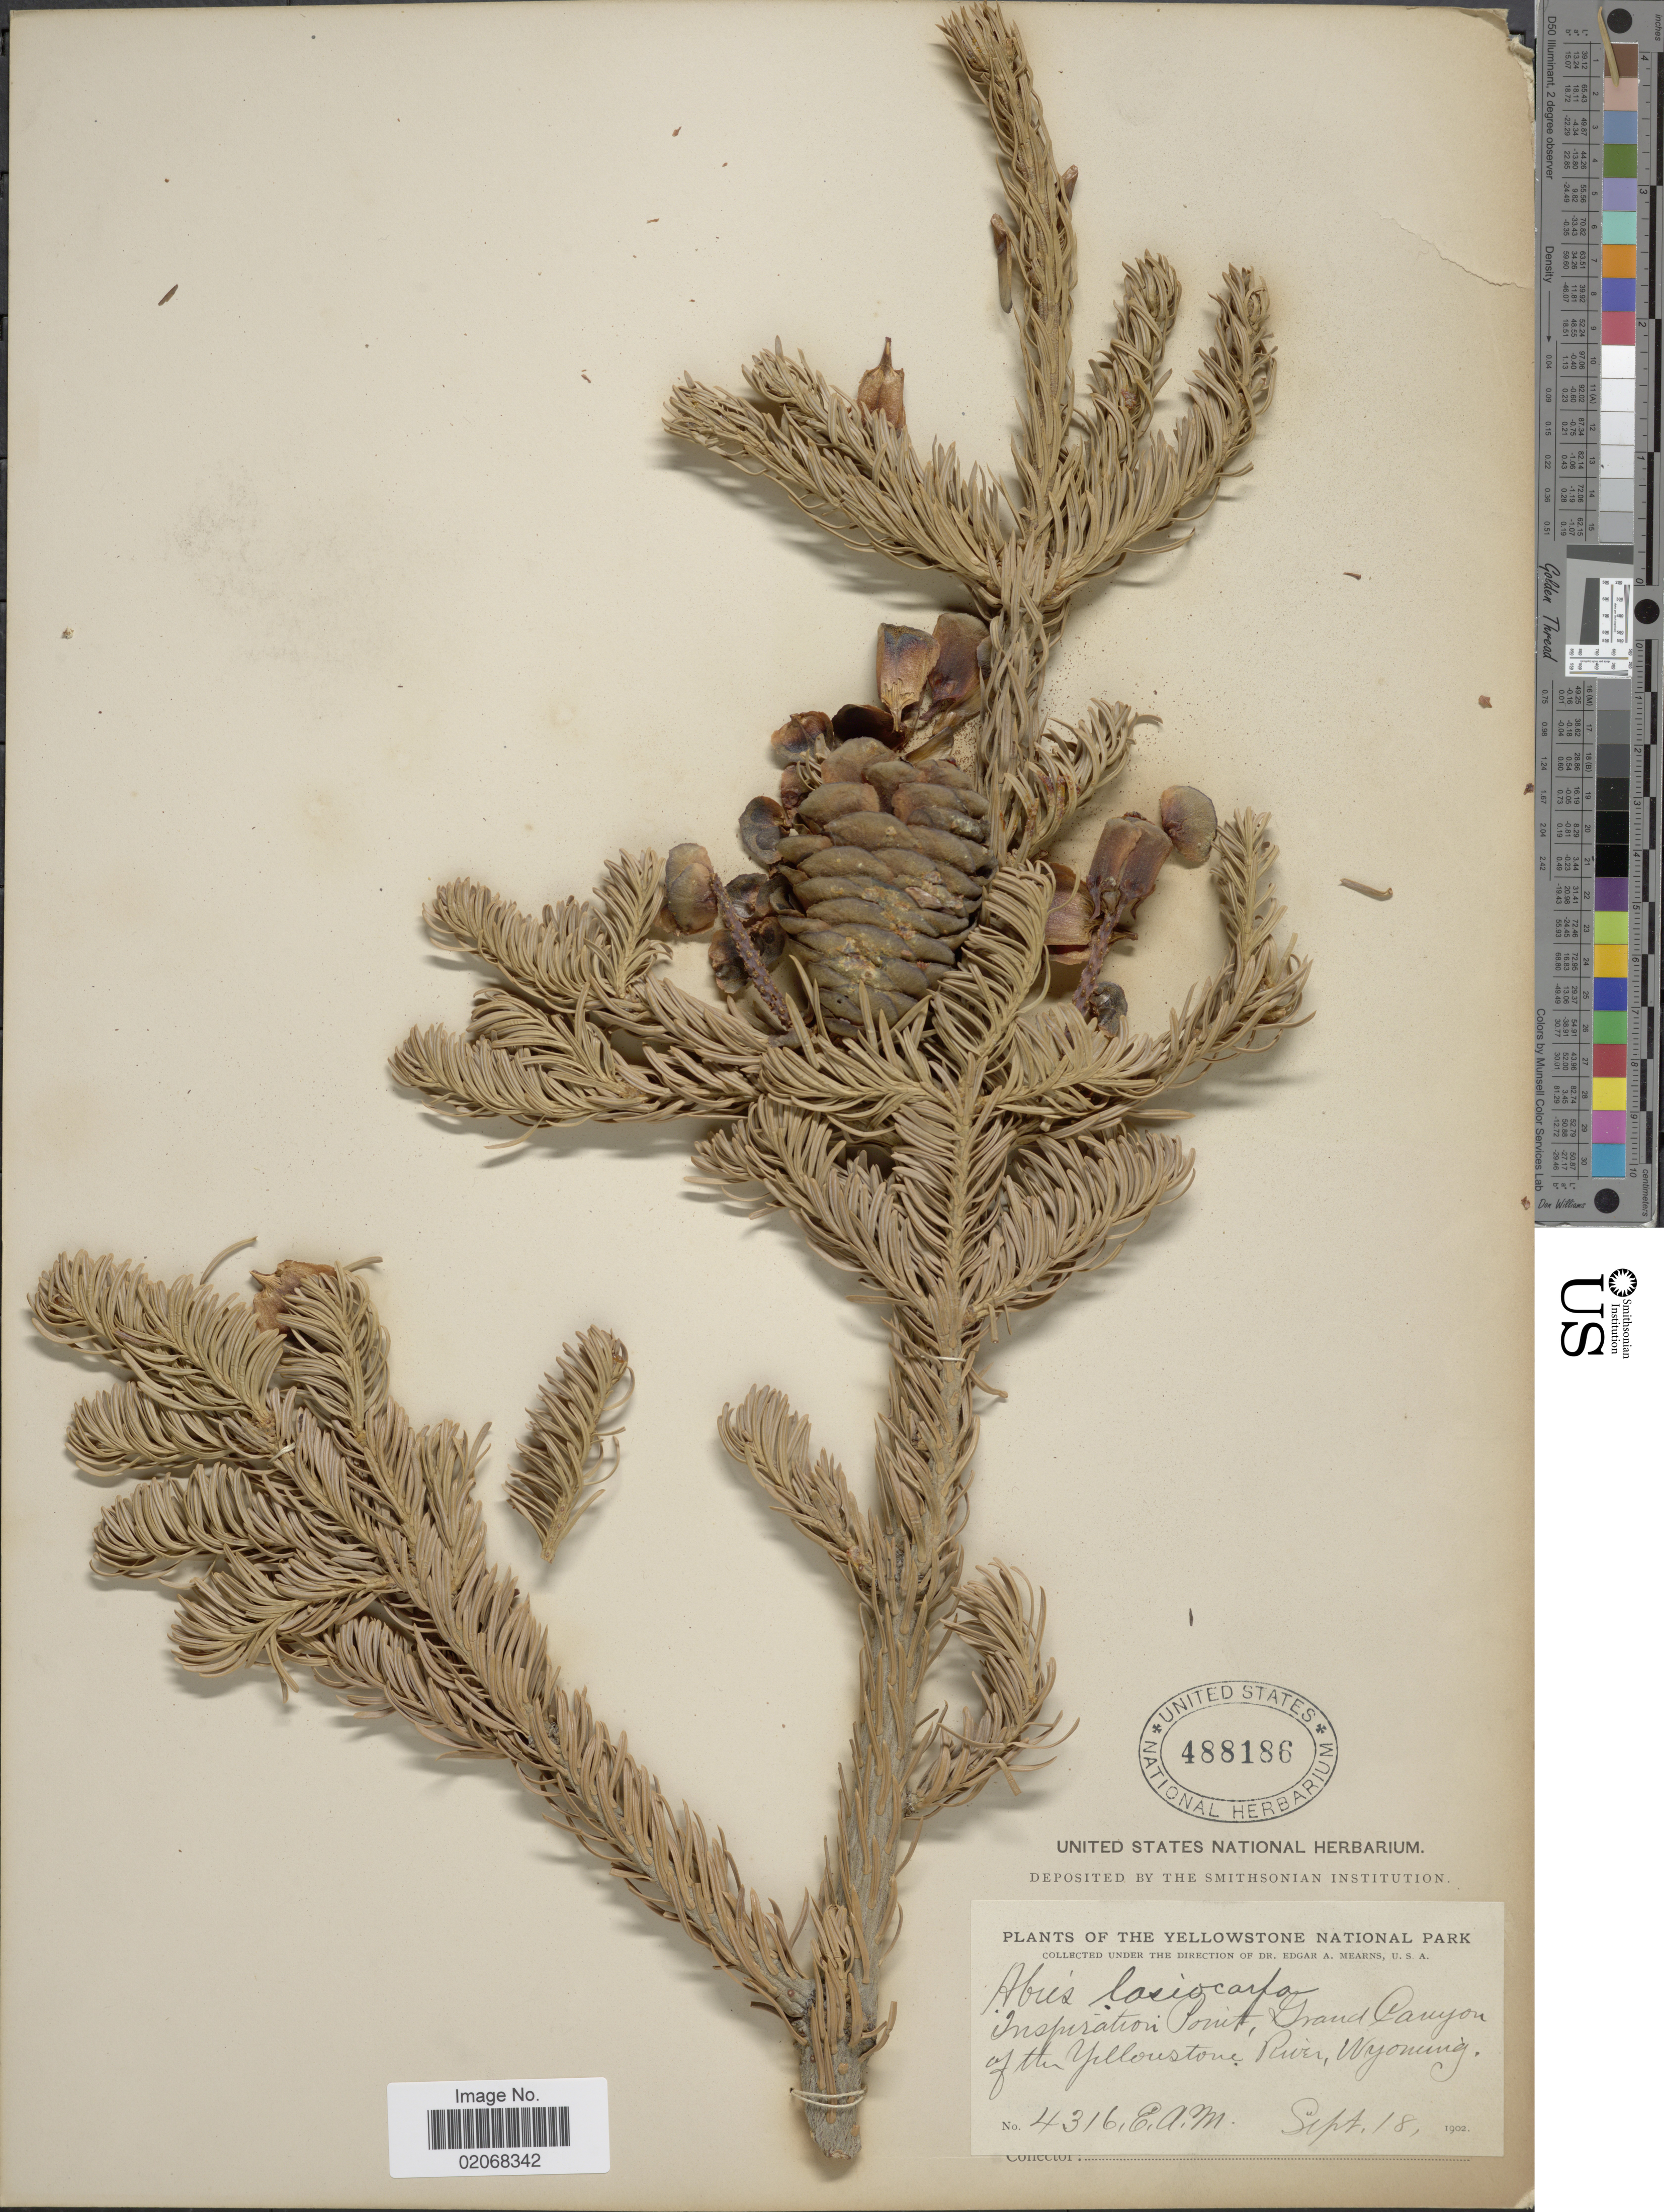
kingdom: Plantae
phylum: Tracheophyta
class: Pinopsida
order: Pinales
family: Pinaceae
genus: Abies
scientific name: Abies lasiocarpa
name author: (Hook.) Nutt.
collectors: E. A. Mearns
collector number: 4316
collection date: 1902-09-18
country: United States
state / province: Wyoming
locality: The Yellowstone National Park, Inspiration Point, Grand Canyon of the Yellowstone River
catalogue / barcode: US 488186